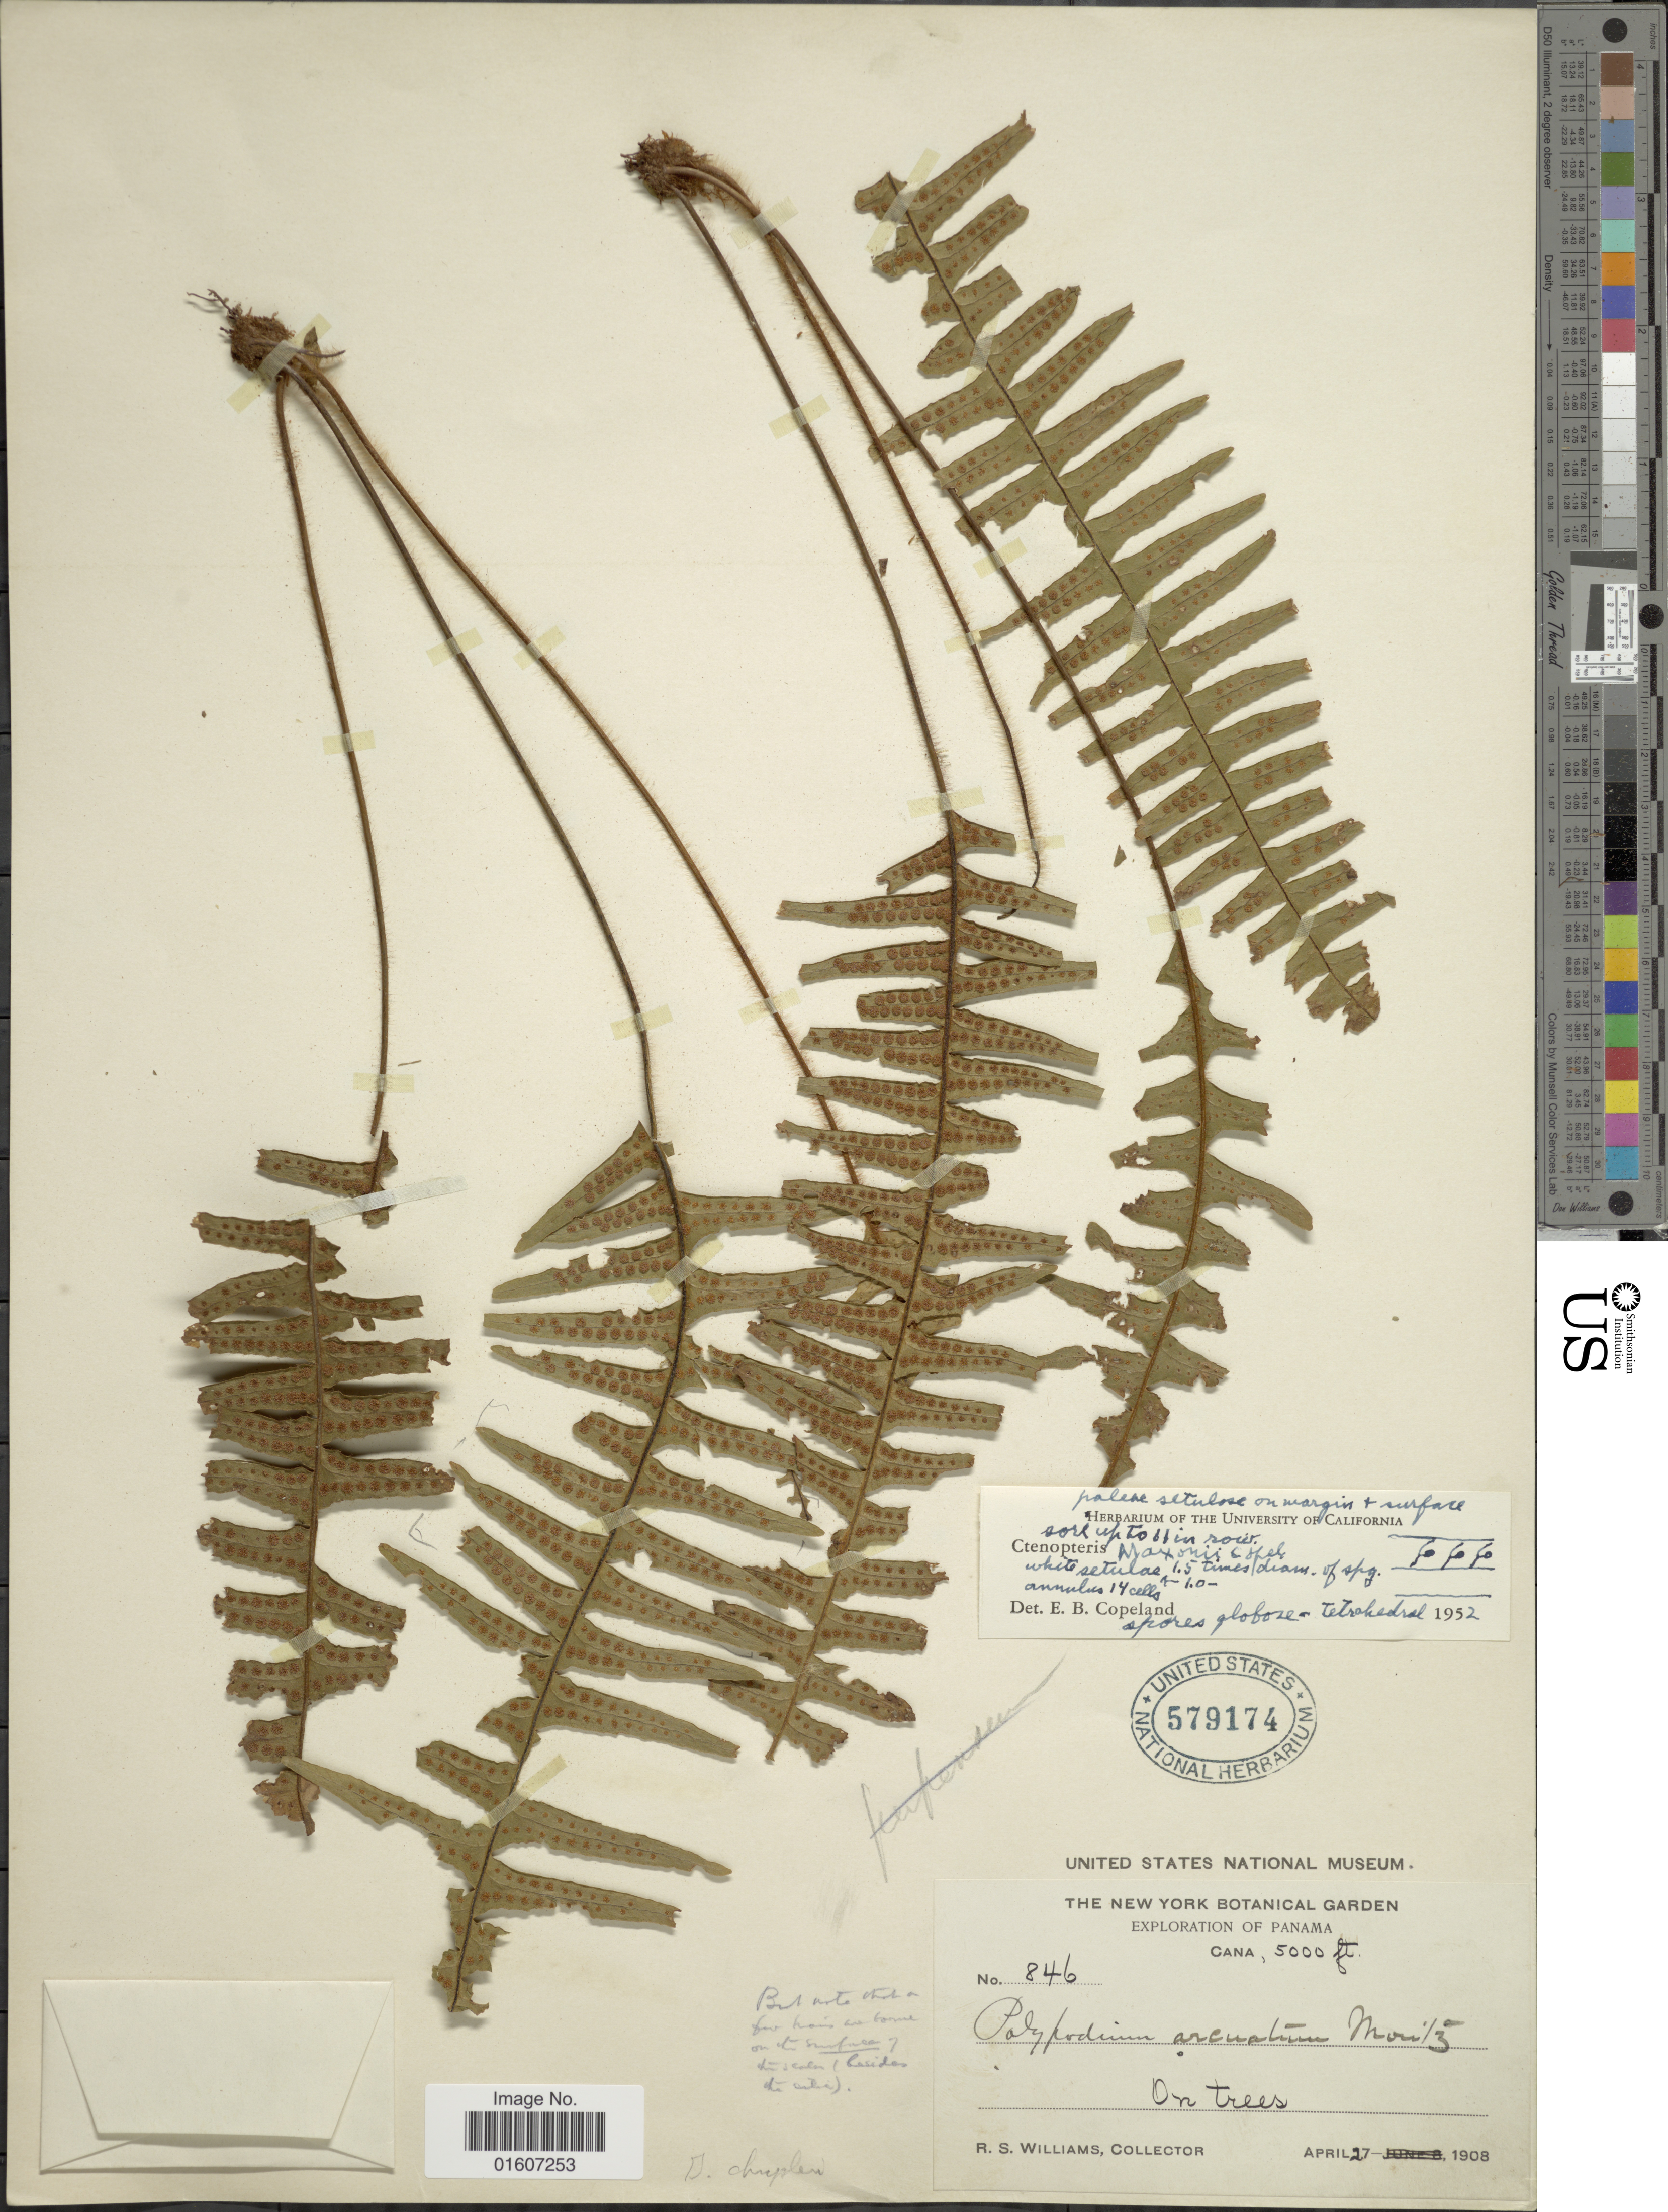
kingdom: Plantae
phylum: Tracheophyta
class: Polypodiopsida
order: Polypodiales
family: Polypodiaceae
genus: Terpsichore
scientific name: Terpsichore chrysleri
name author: (Copel.) A.R. Sm.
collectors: R. S. Williams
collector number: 846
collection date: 1908-04-27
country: Panama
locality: Cana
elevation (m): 1524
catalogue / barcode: US 579174